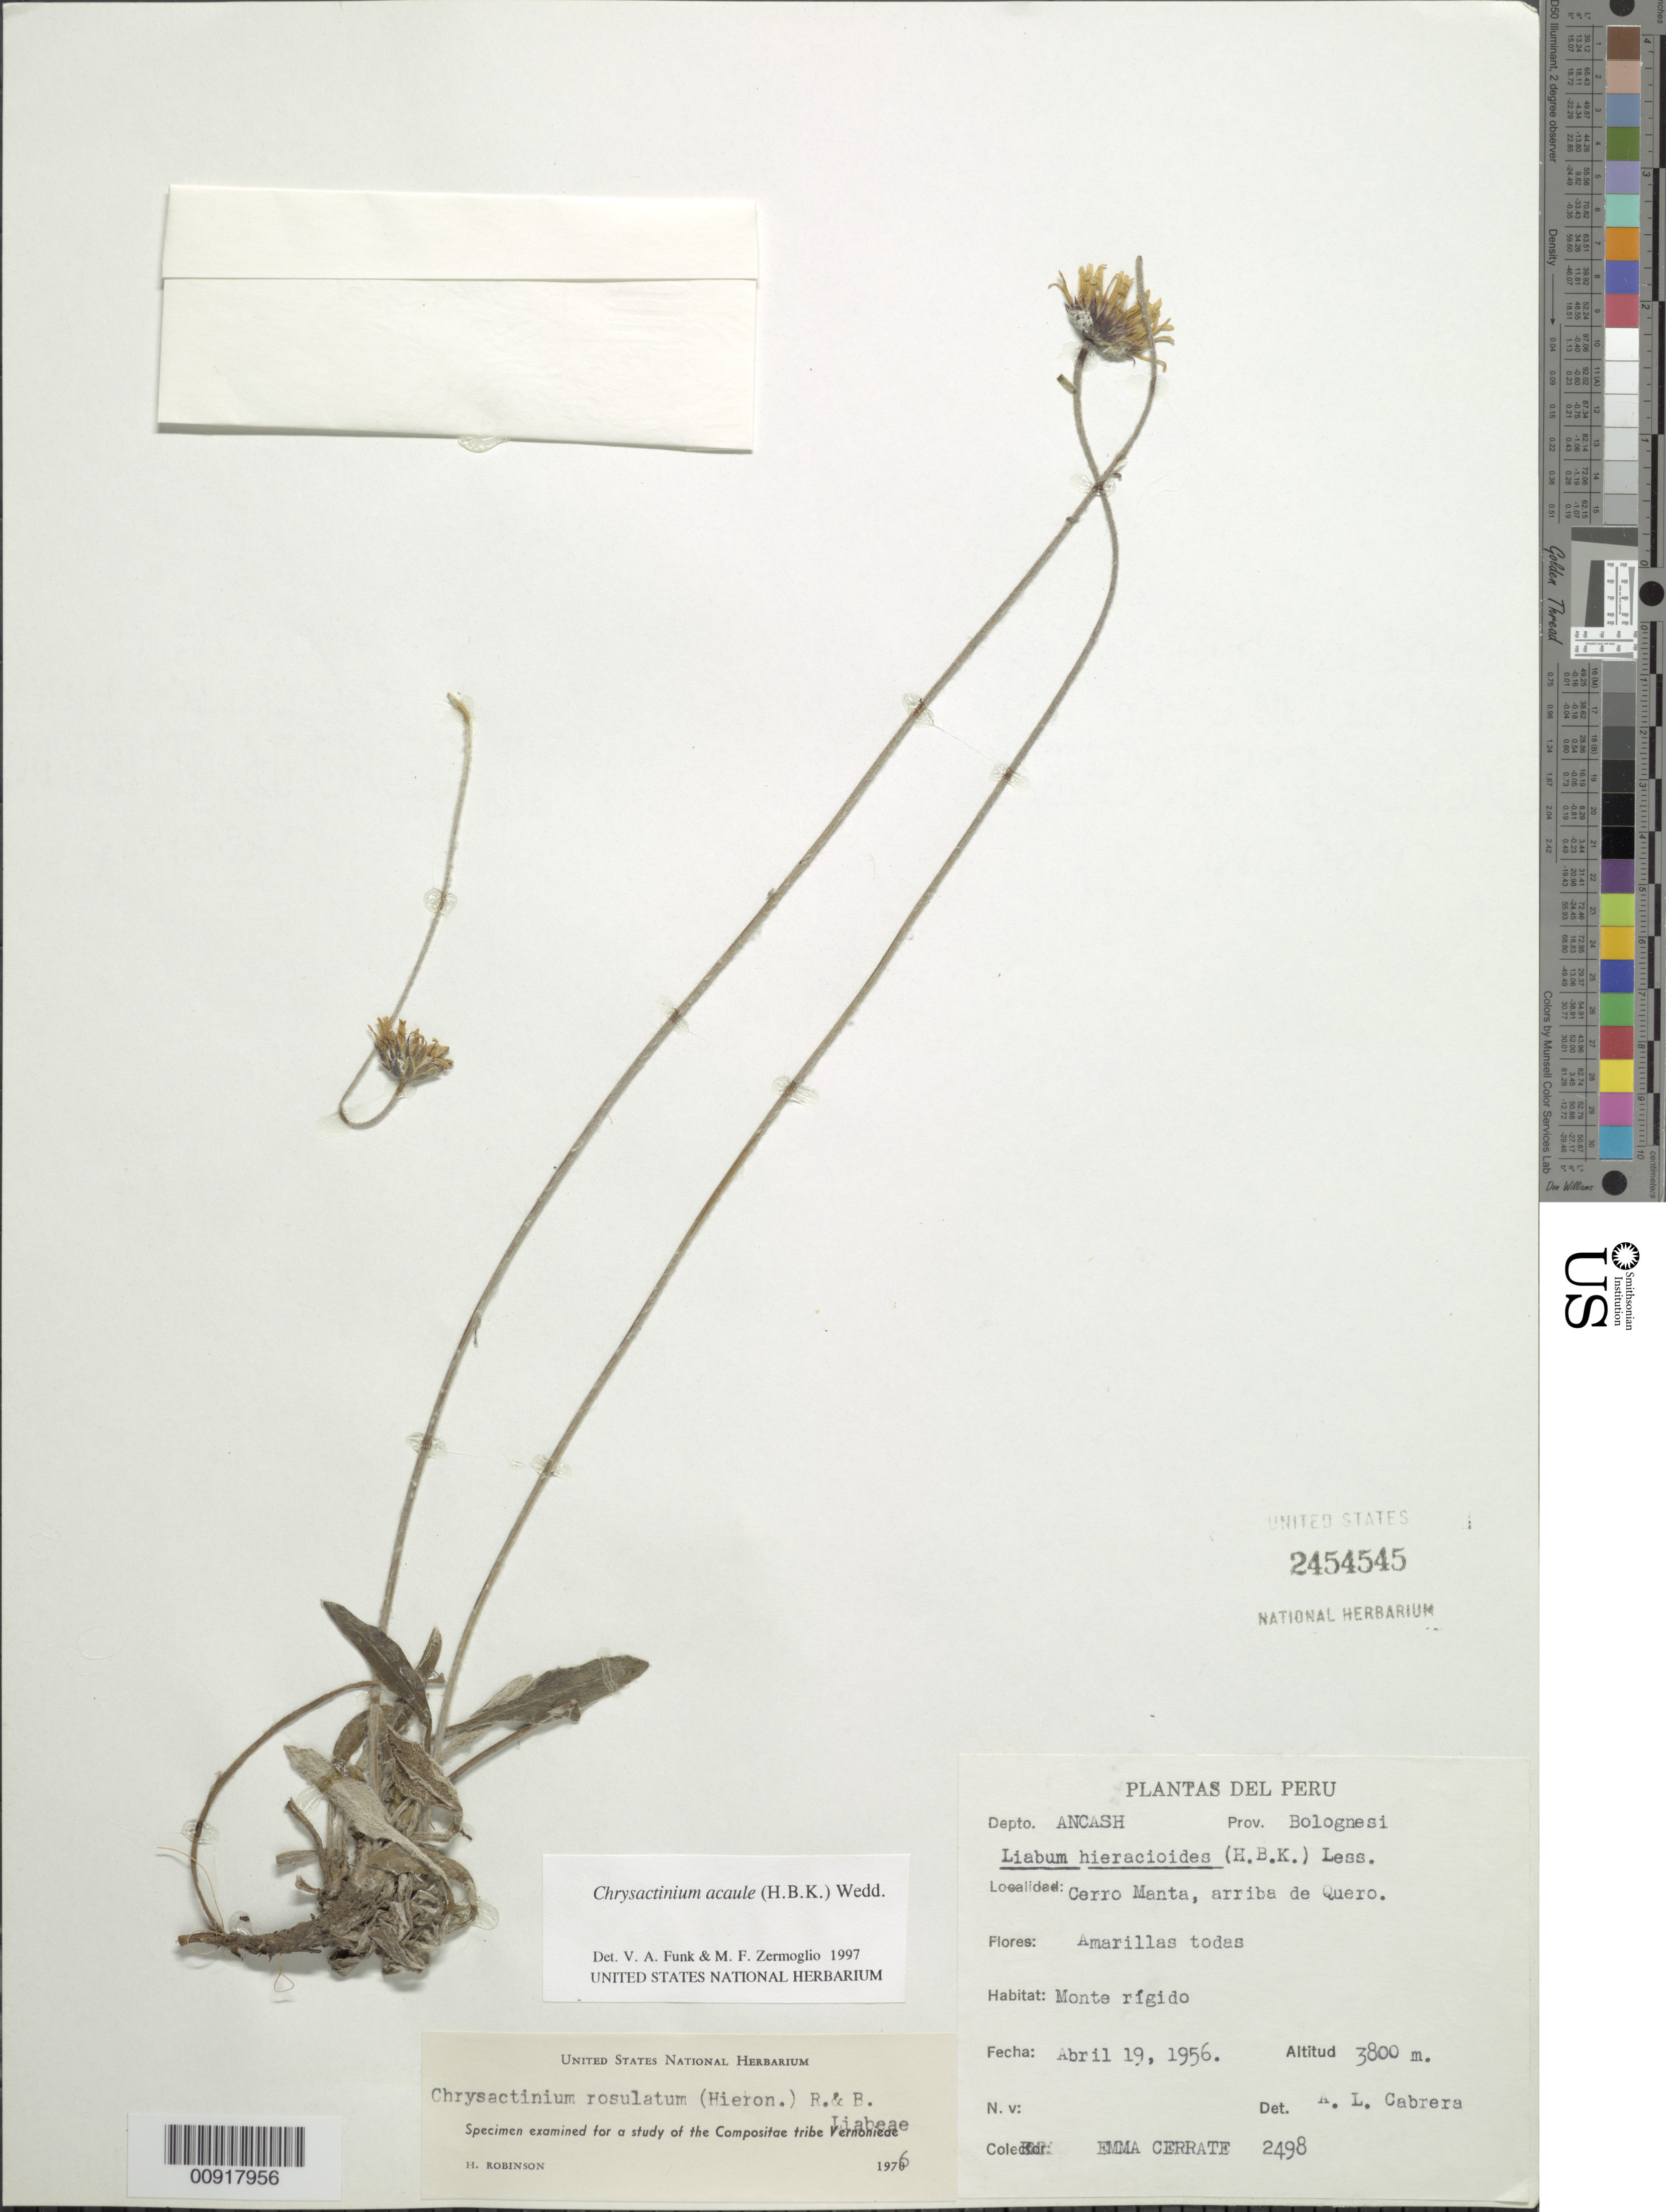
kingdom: Plantae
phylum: Tracheophyta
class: Magnoliopsida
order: Asterales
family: Asteraceae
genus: Chrysactinium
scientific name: Chrysactinium acaule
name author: (Kunth) Wedd.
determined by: Funk, V. A.; Zermoglio, M. F.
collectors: E. Cerrate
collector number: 2498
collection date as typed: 19 April 1956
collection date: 1956-04-19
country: Peru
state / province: Ancash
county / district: Bolognesi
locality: Prov. Bolognesi, Dpto. Ancash, Cerro Manta, arriba de Quero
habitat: Monte rígido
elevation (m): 3800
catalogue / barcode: US 2454545